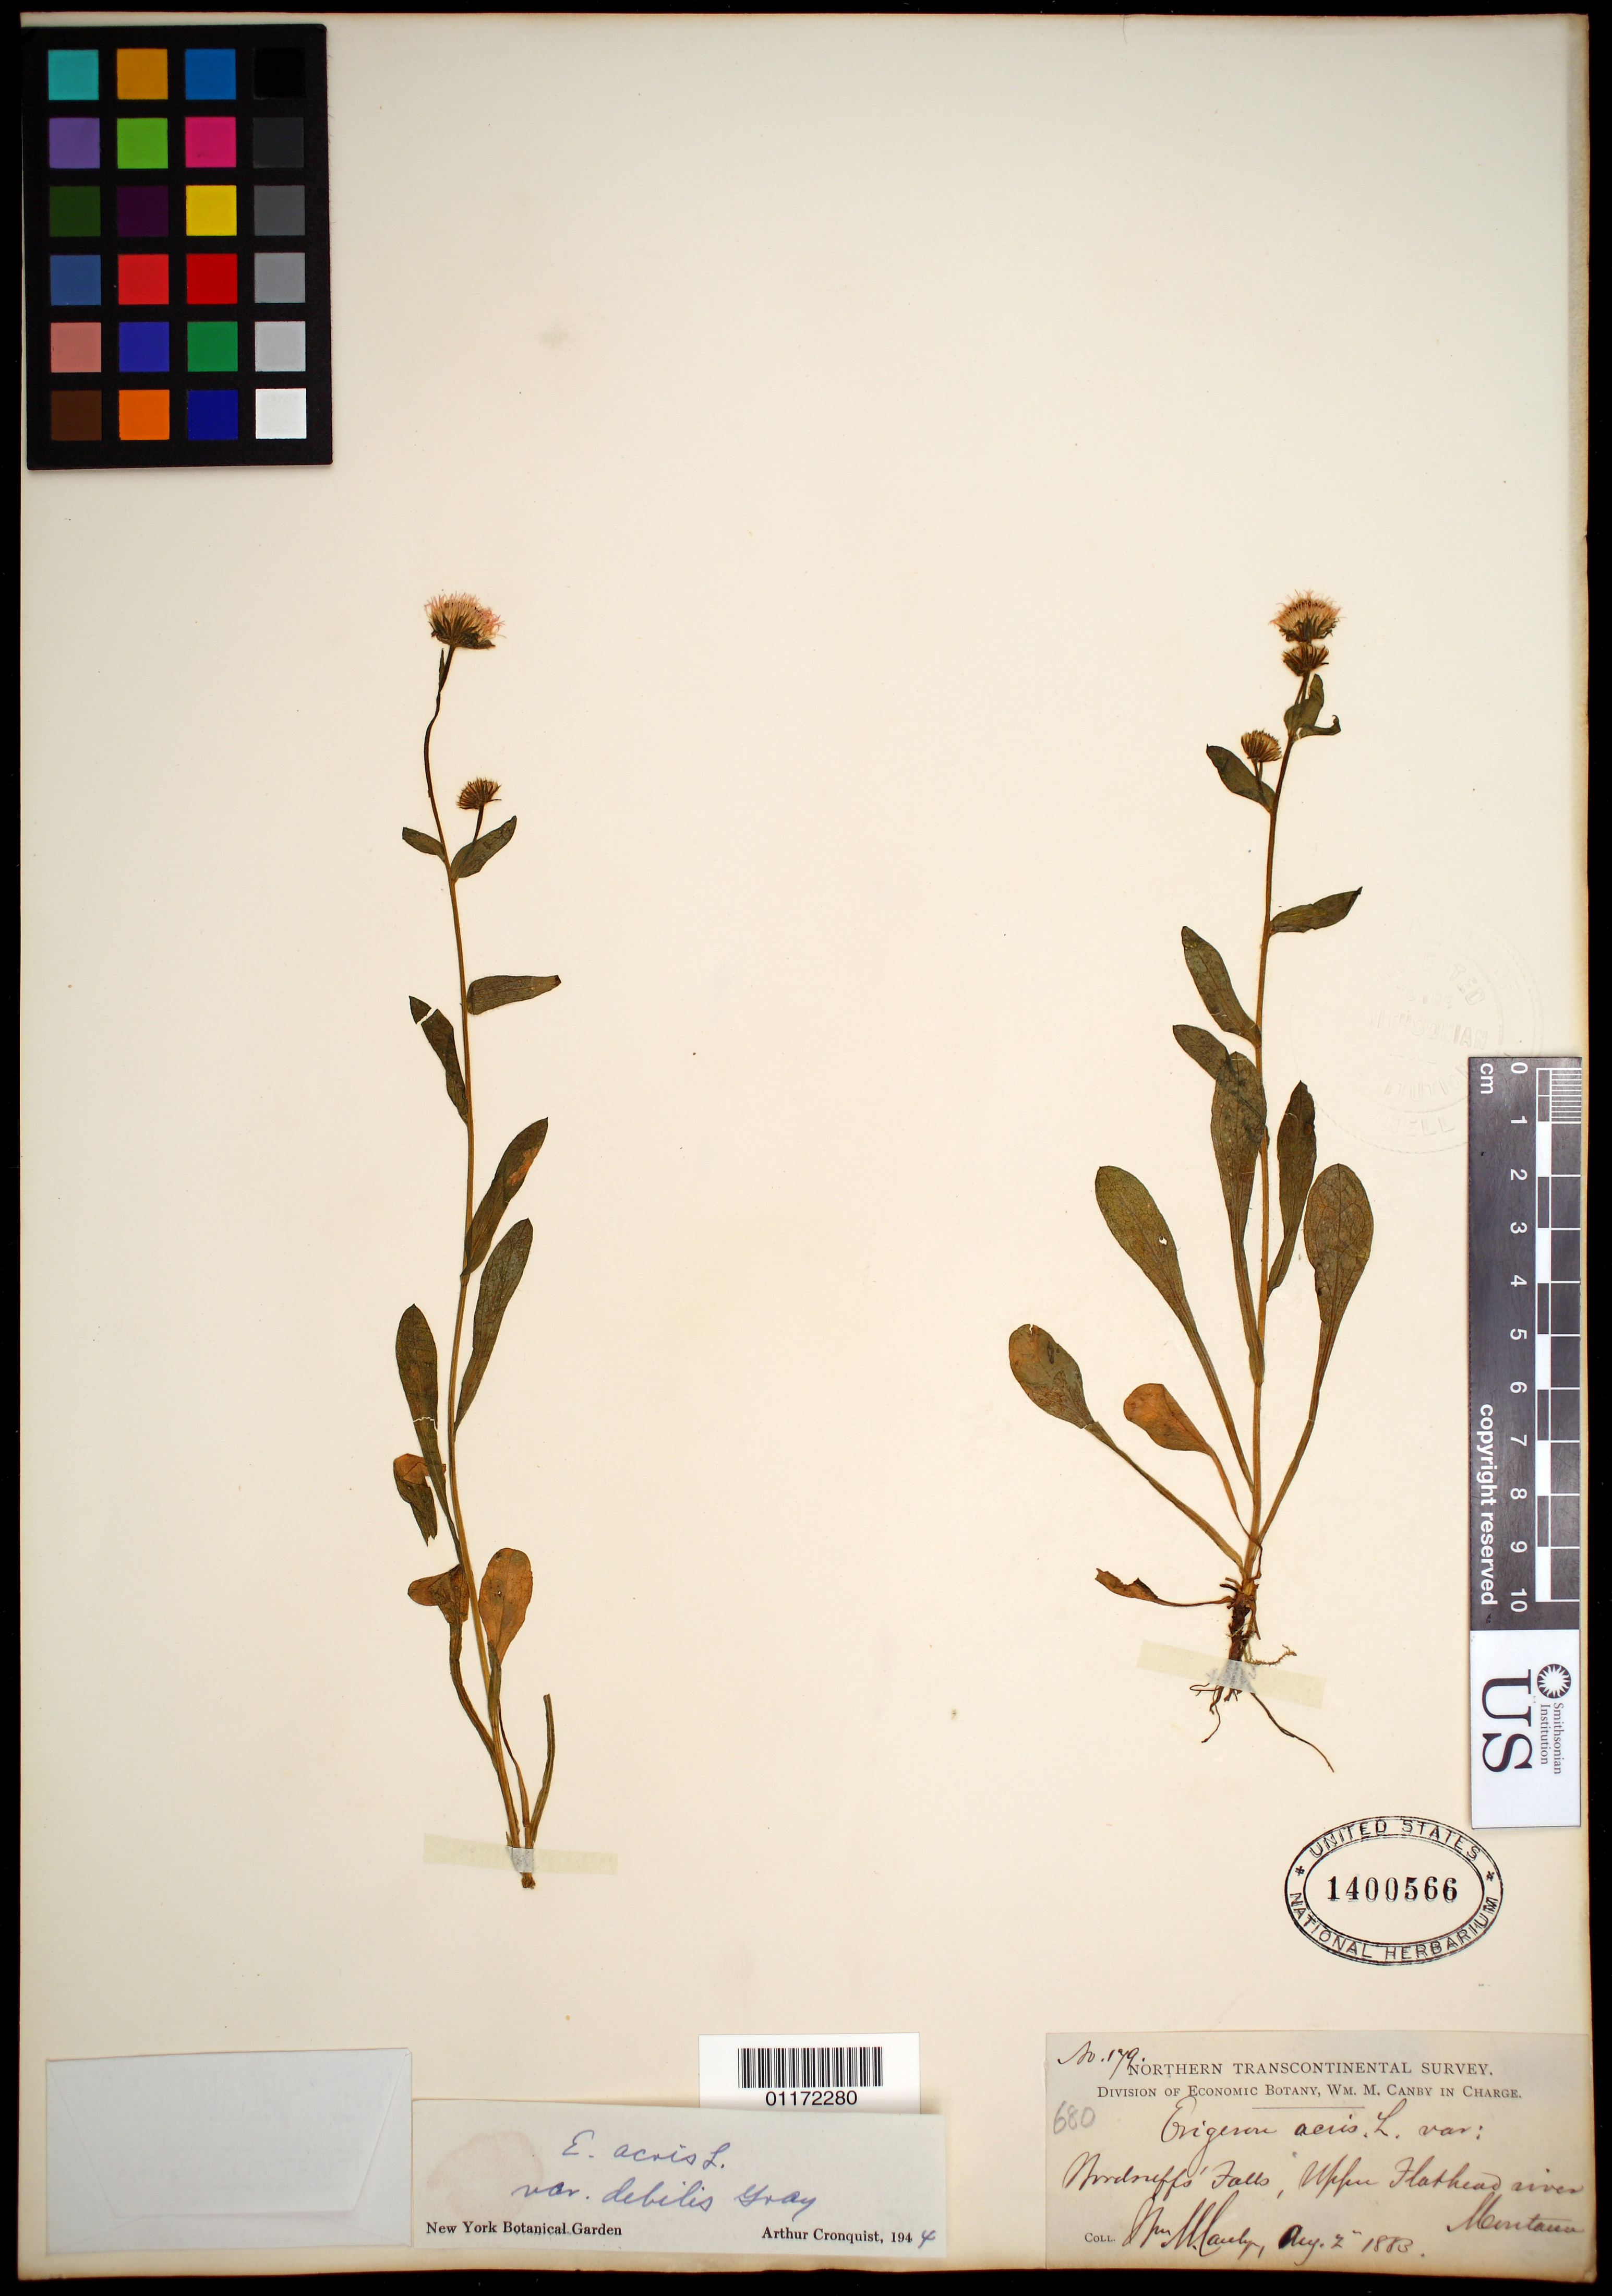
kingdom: Plantae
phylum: Tracheophyta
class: Magnoliopsida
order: Asterales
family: Asteraceae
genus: Erigeron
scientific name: Erigeron acris var. debilis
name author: A. Gray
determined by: Cronquist, A. J.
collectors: W. M. Canby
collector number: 179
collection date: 1883-08-02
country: United States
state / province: Montana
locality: Woodruff's Falls, Upper Flathead River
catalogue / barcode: US 1400566